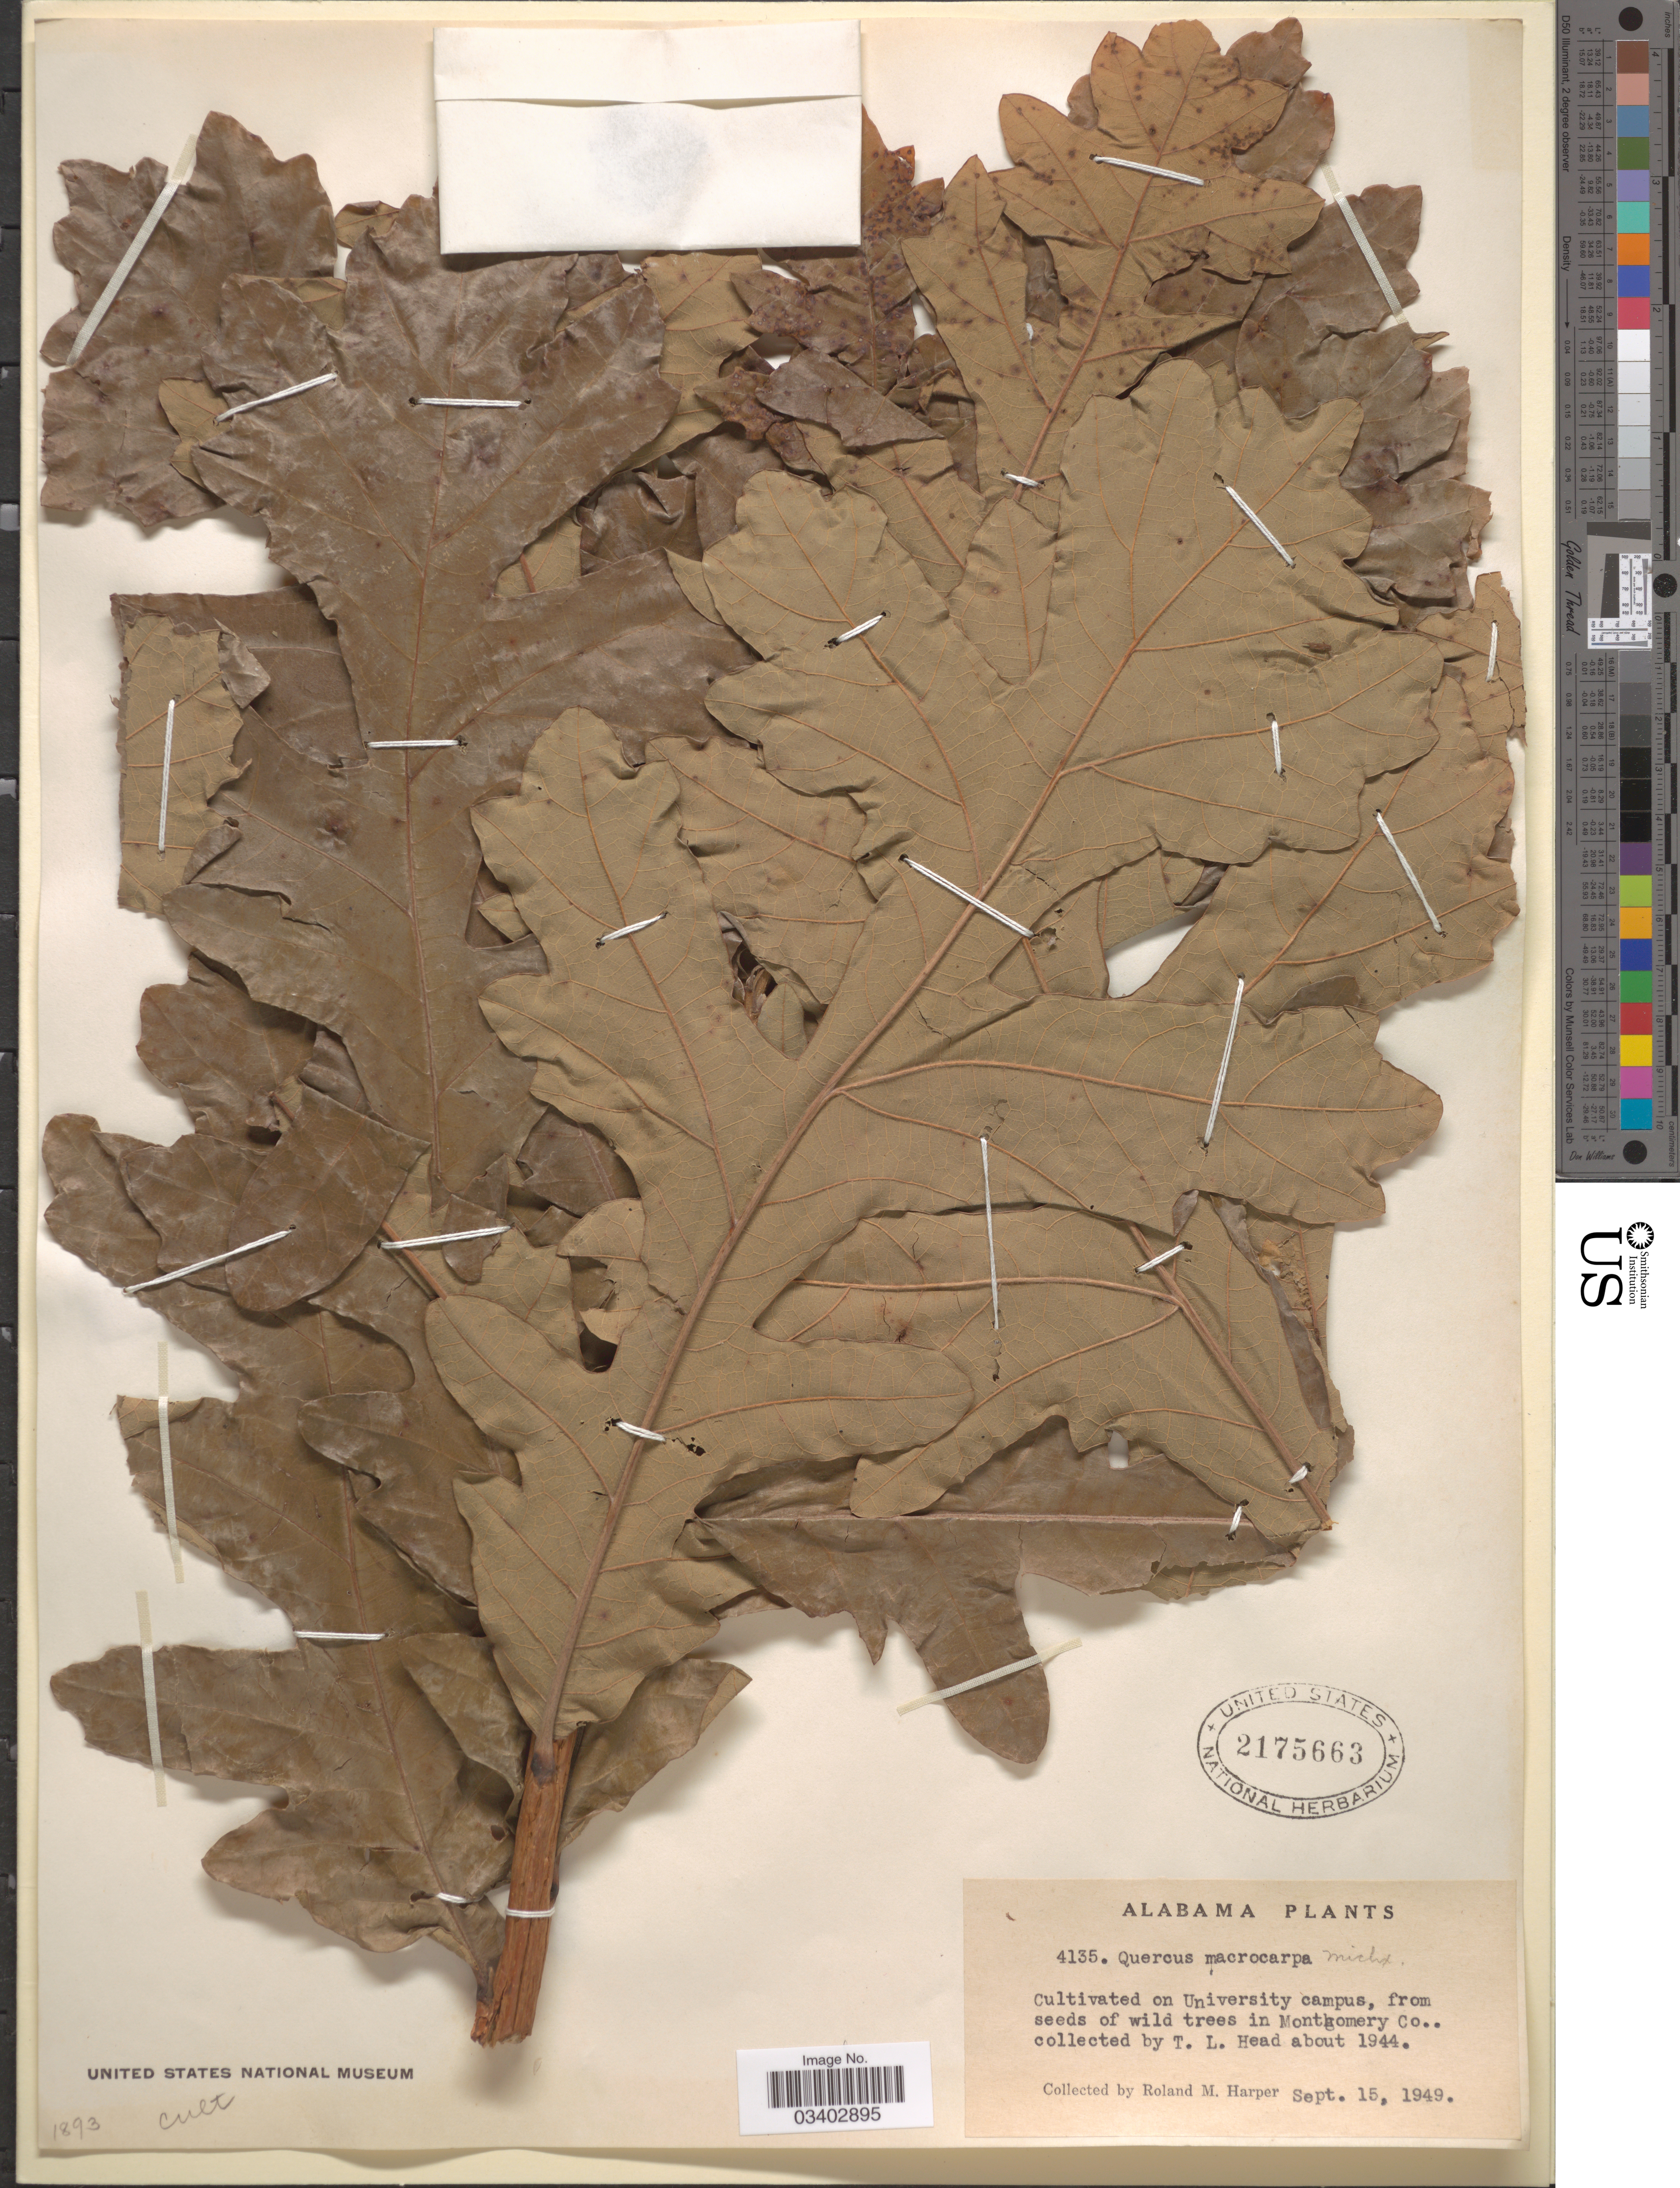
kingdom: Plantae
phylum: Tracheophyta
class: Magnoliopsida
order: Fagales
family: Fagaceae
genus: Quercus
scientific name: Quercus conferta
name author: Kit.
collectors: R. M. Harper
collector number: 4135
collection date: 1949-09-15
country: United States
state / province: Alabama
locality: Cultivated on University campus.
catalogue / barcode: US 2175663